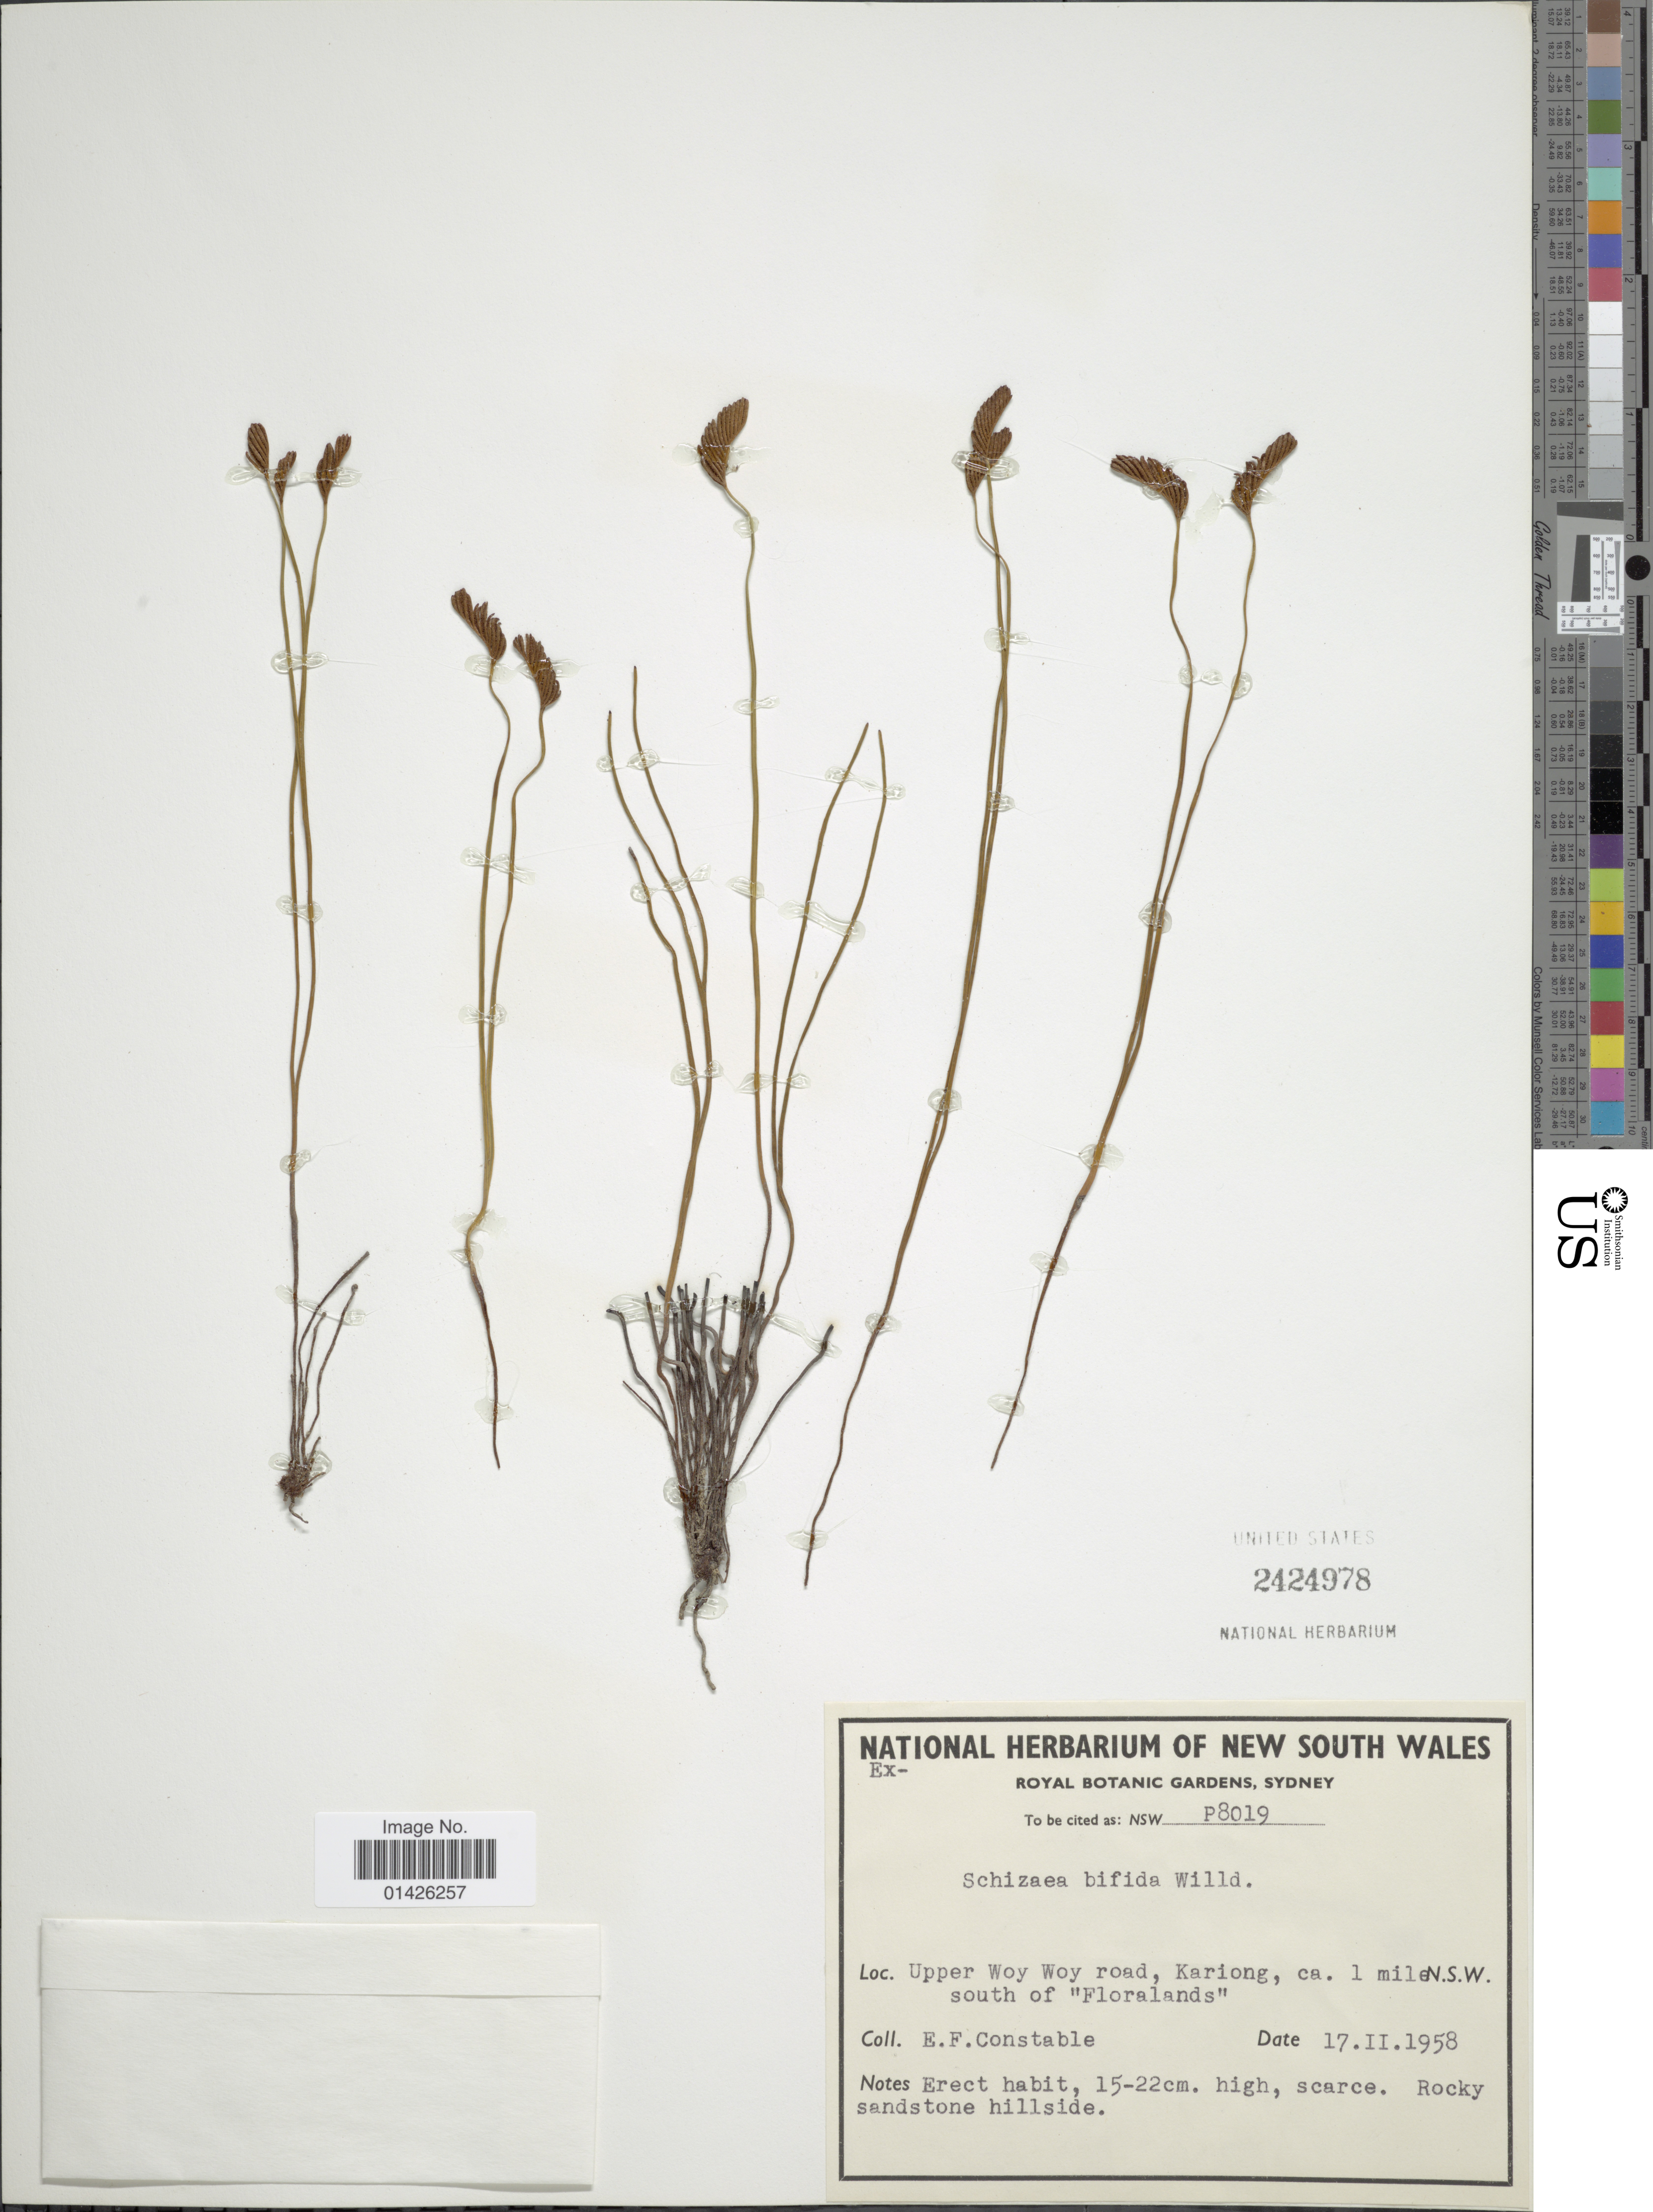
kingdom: Plantae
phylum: Tracheophyta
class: Polypodiopsida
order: Schizaeales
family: Schizaeaceae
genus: Schizaea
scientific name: Schizaea bifida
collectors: E. F. Constable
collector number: P8019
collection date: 1958-02-17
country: Australia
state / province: New South Wales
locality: Upper Woy Woy road, karion, ca 1 mile south of 'Floralands'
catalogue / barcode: US 2424978